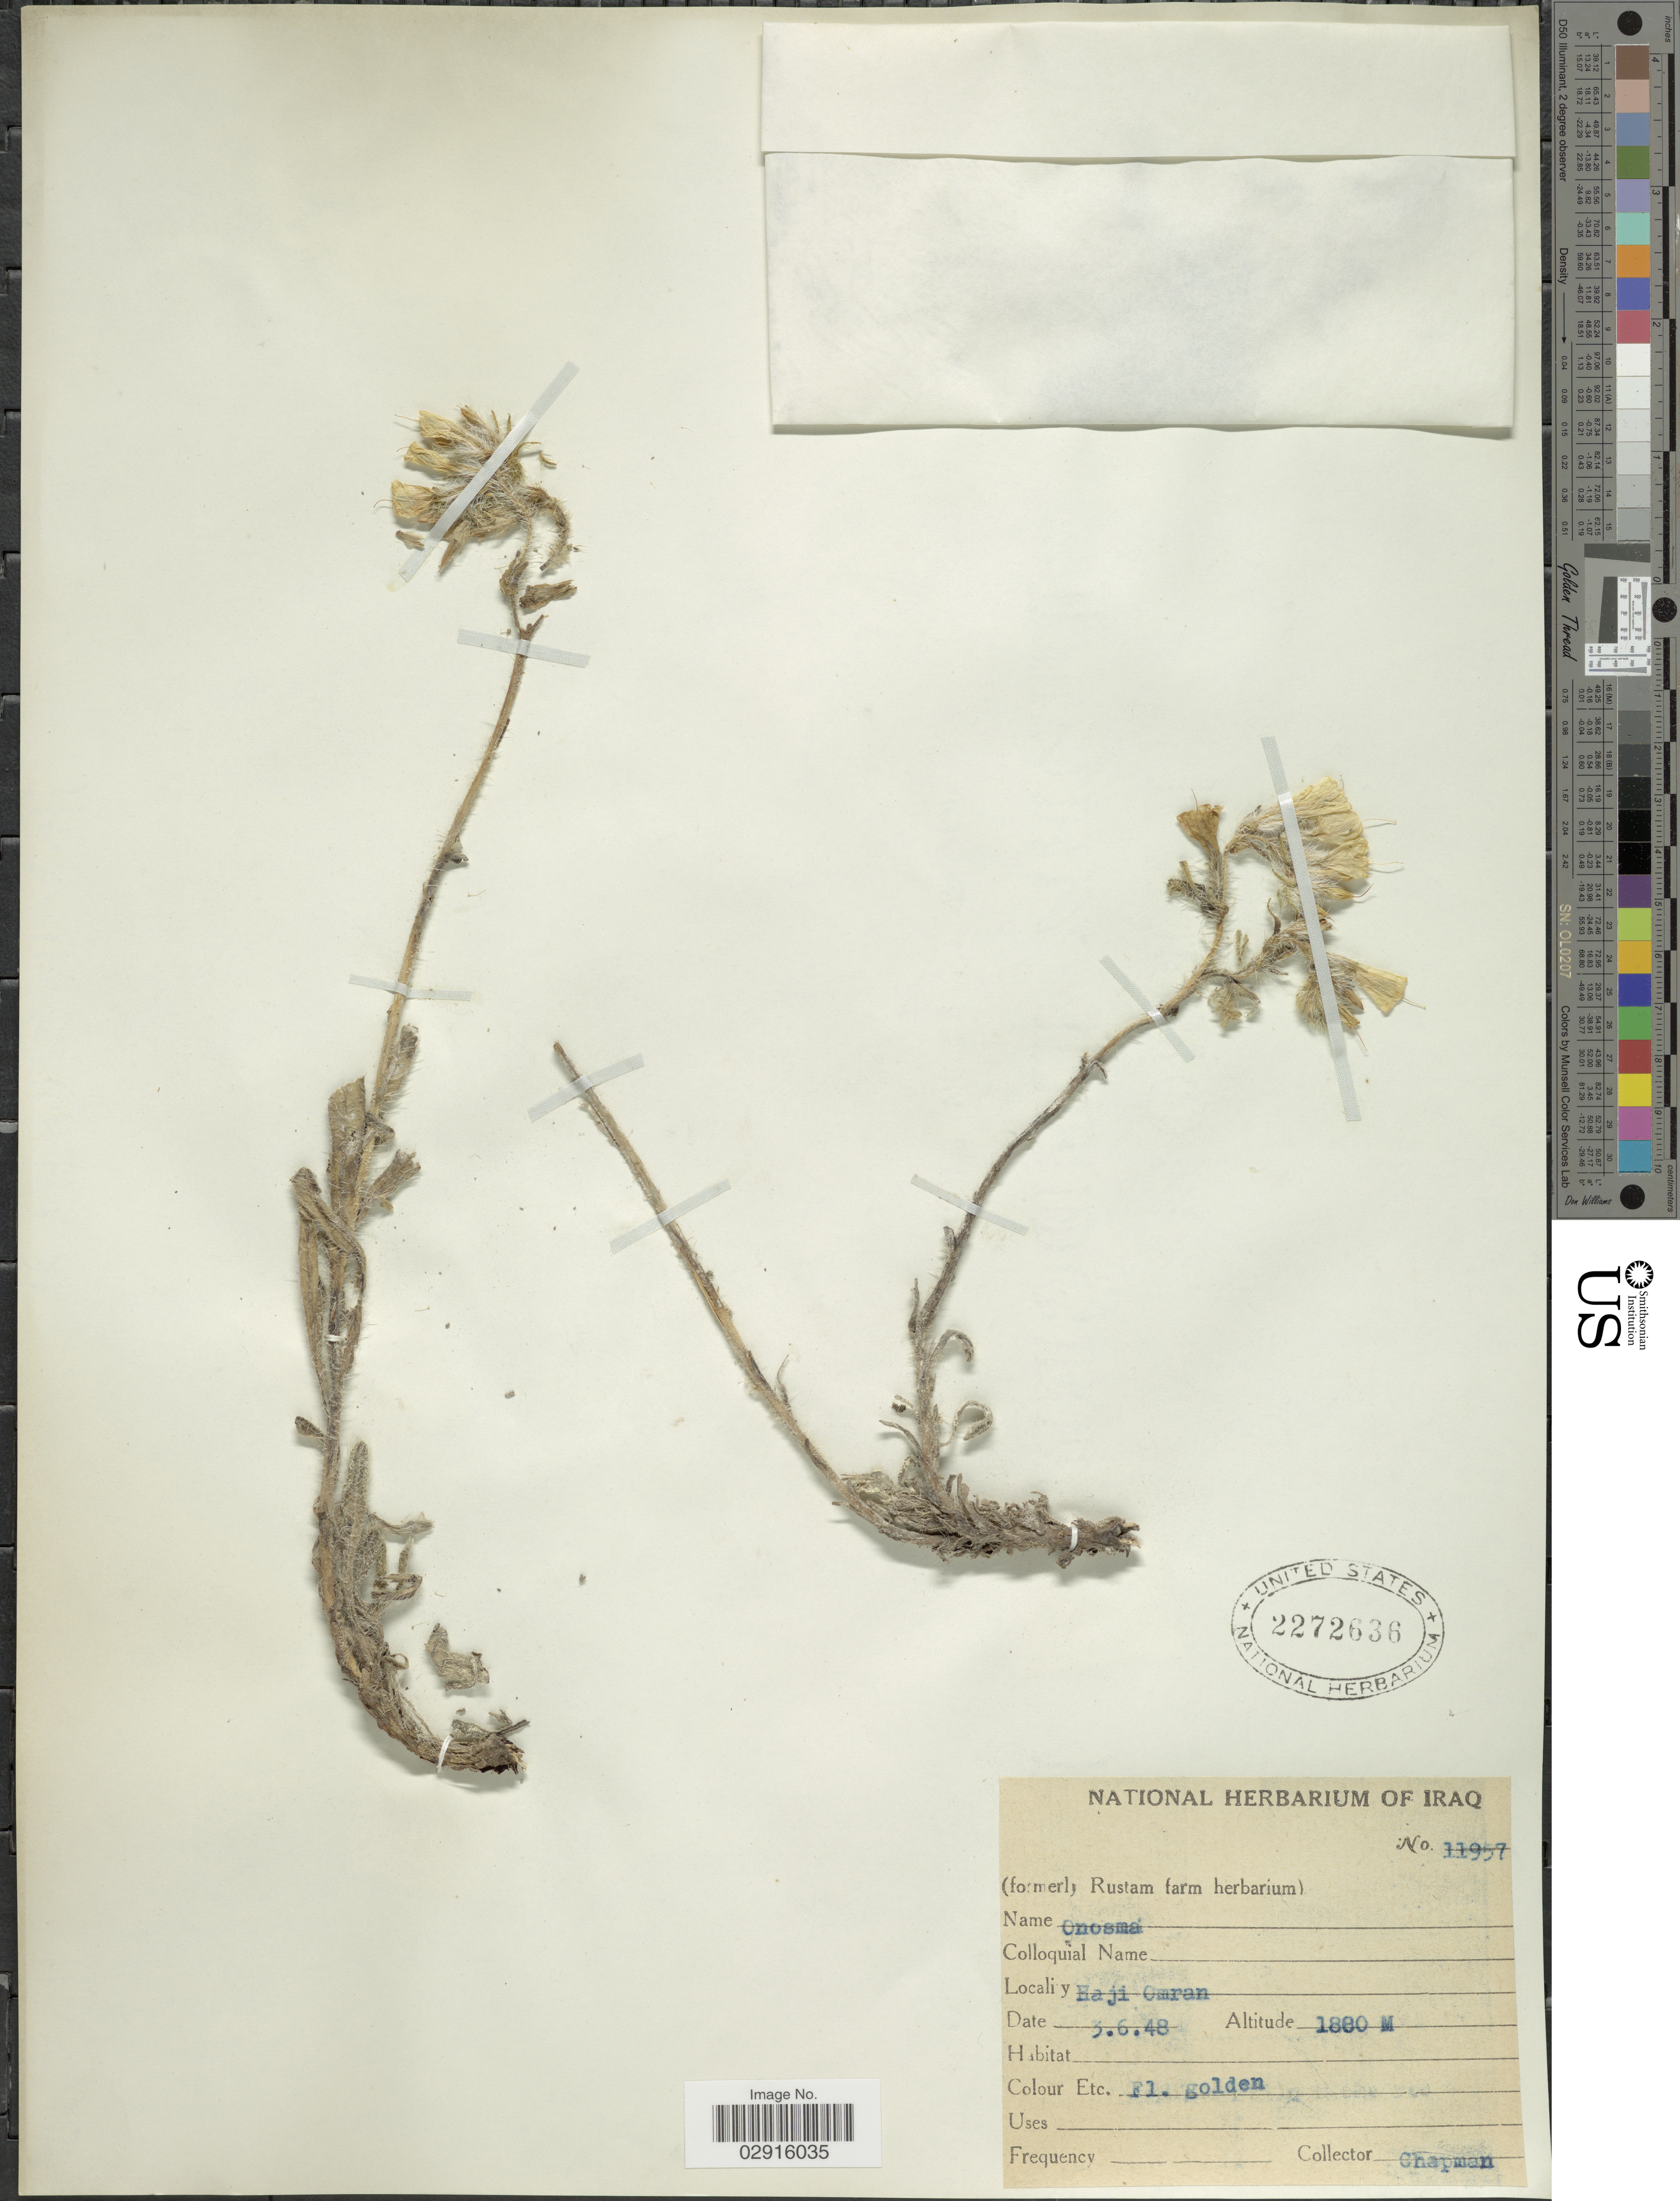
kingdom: Plantae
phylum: Tracheophyta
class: Magnoliopsida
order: Boraginales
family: Boraginaceae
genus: Onosma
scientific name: Onosma sp.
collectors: A. Chapman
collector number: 11957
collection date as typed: Transcribed d/m/y: 3/6/48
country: Iraq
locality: Haji Omran.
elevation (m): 1880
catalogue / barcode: US 2272636